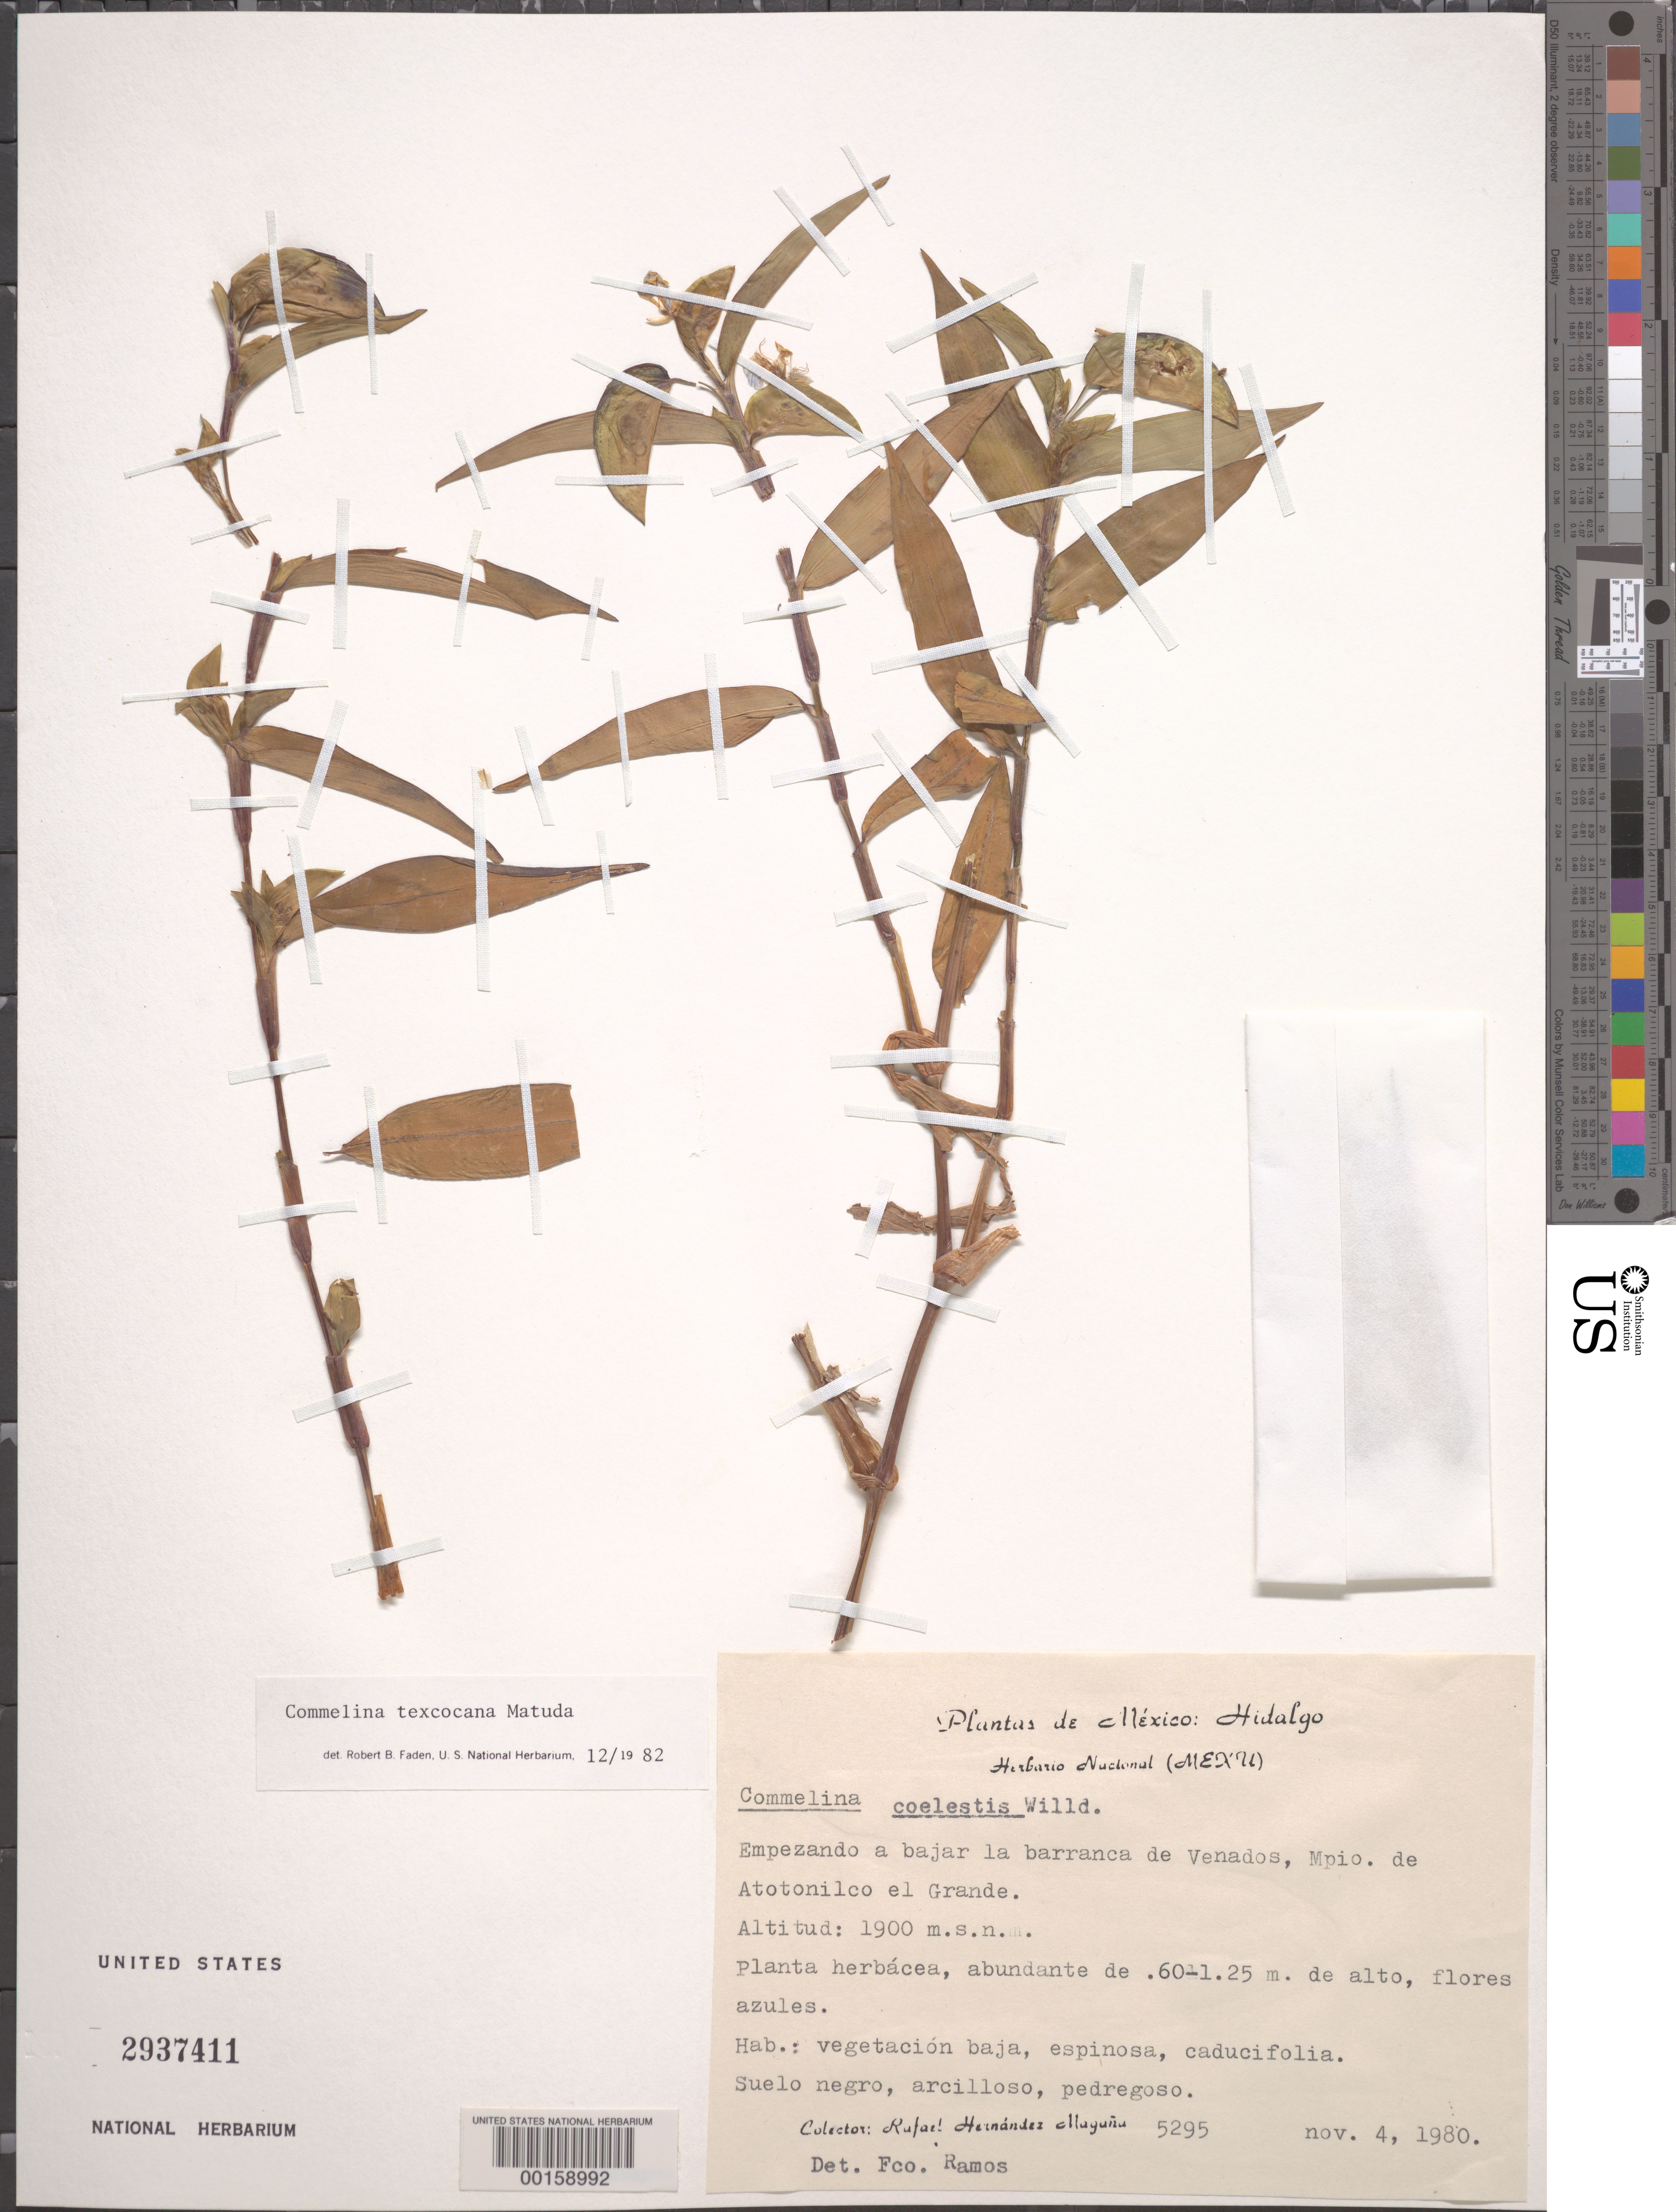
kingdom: Plantae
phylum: Tracheophyta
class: Liliopsida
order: Commelinales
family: Commelinaceae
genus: Commelina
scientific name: Commelina texcocana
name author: Matuda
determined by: Faden, Robert B., (US), Smithsonian Institution - National Museum of Natural History (UNITED STATES)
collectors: R. Magana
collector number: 5295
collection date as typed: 04 Nov 1980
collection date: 1980-11-04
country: Mexico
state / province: Hidalgo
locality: Municipio de Atotonilco El Grande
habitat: Baha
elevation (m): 1900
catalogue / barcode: US 2937411